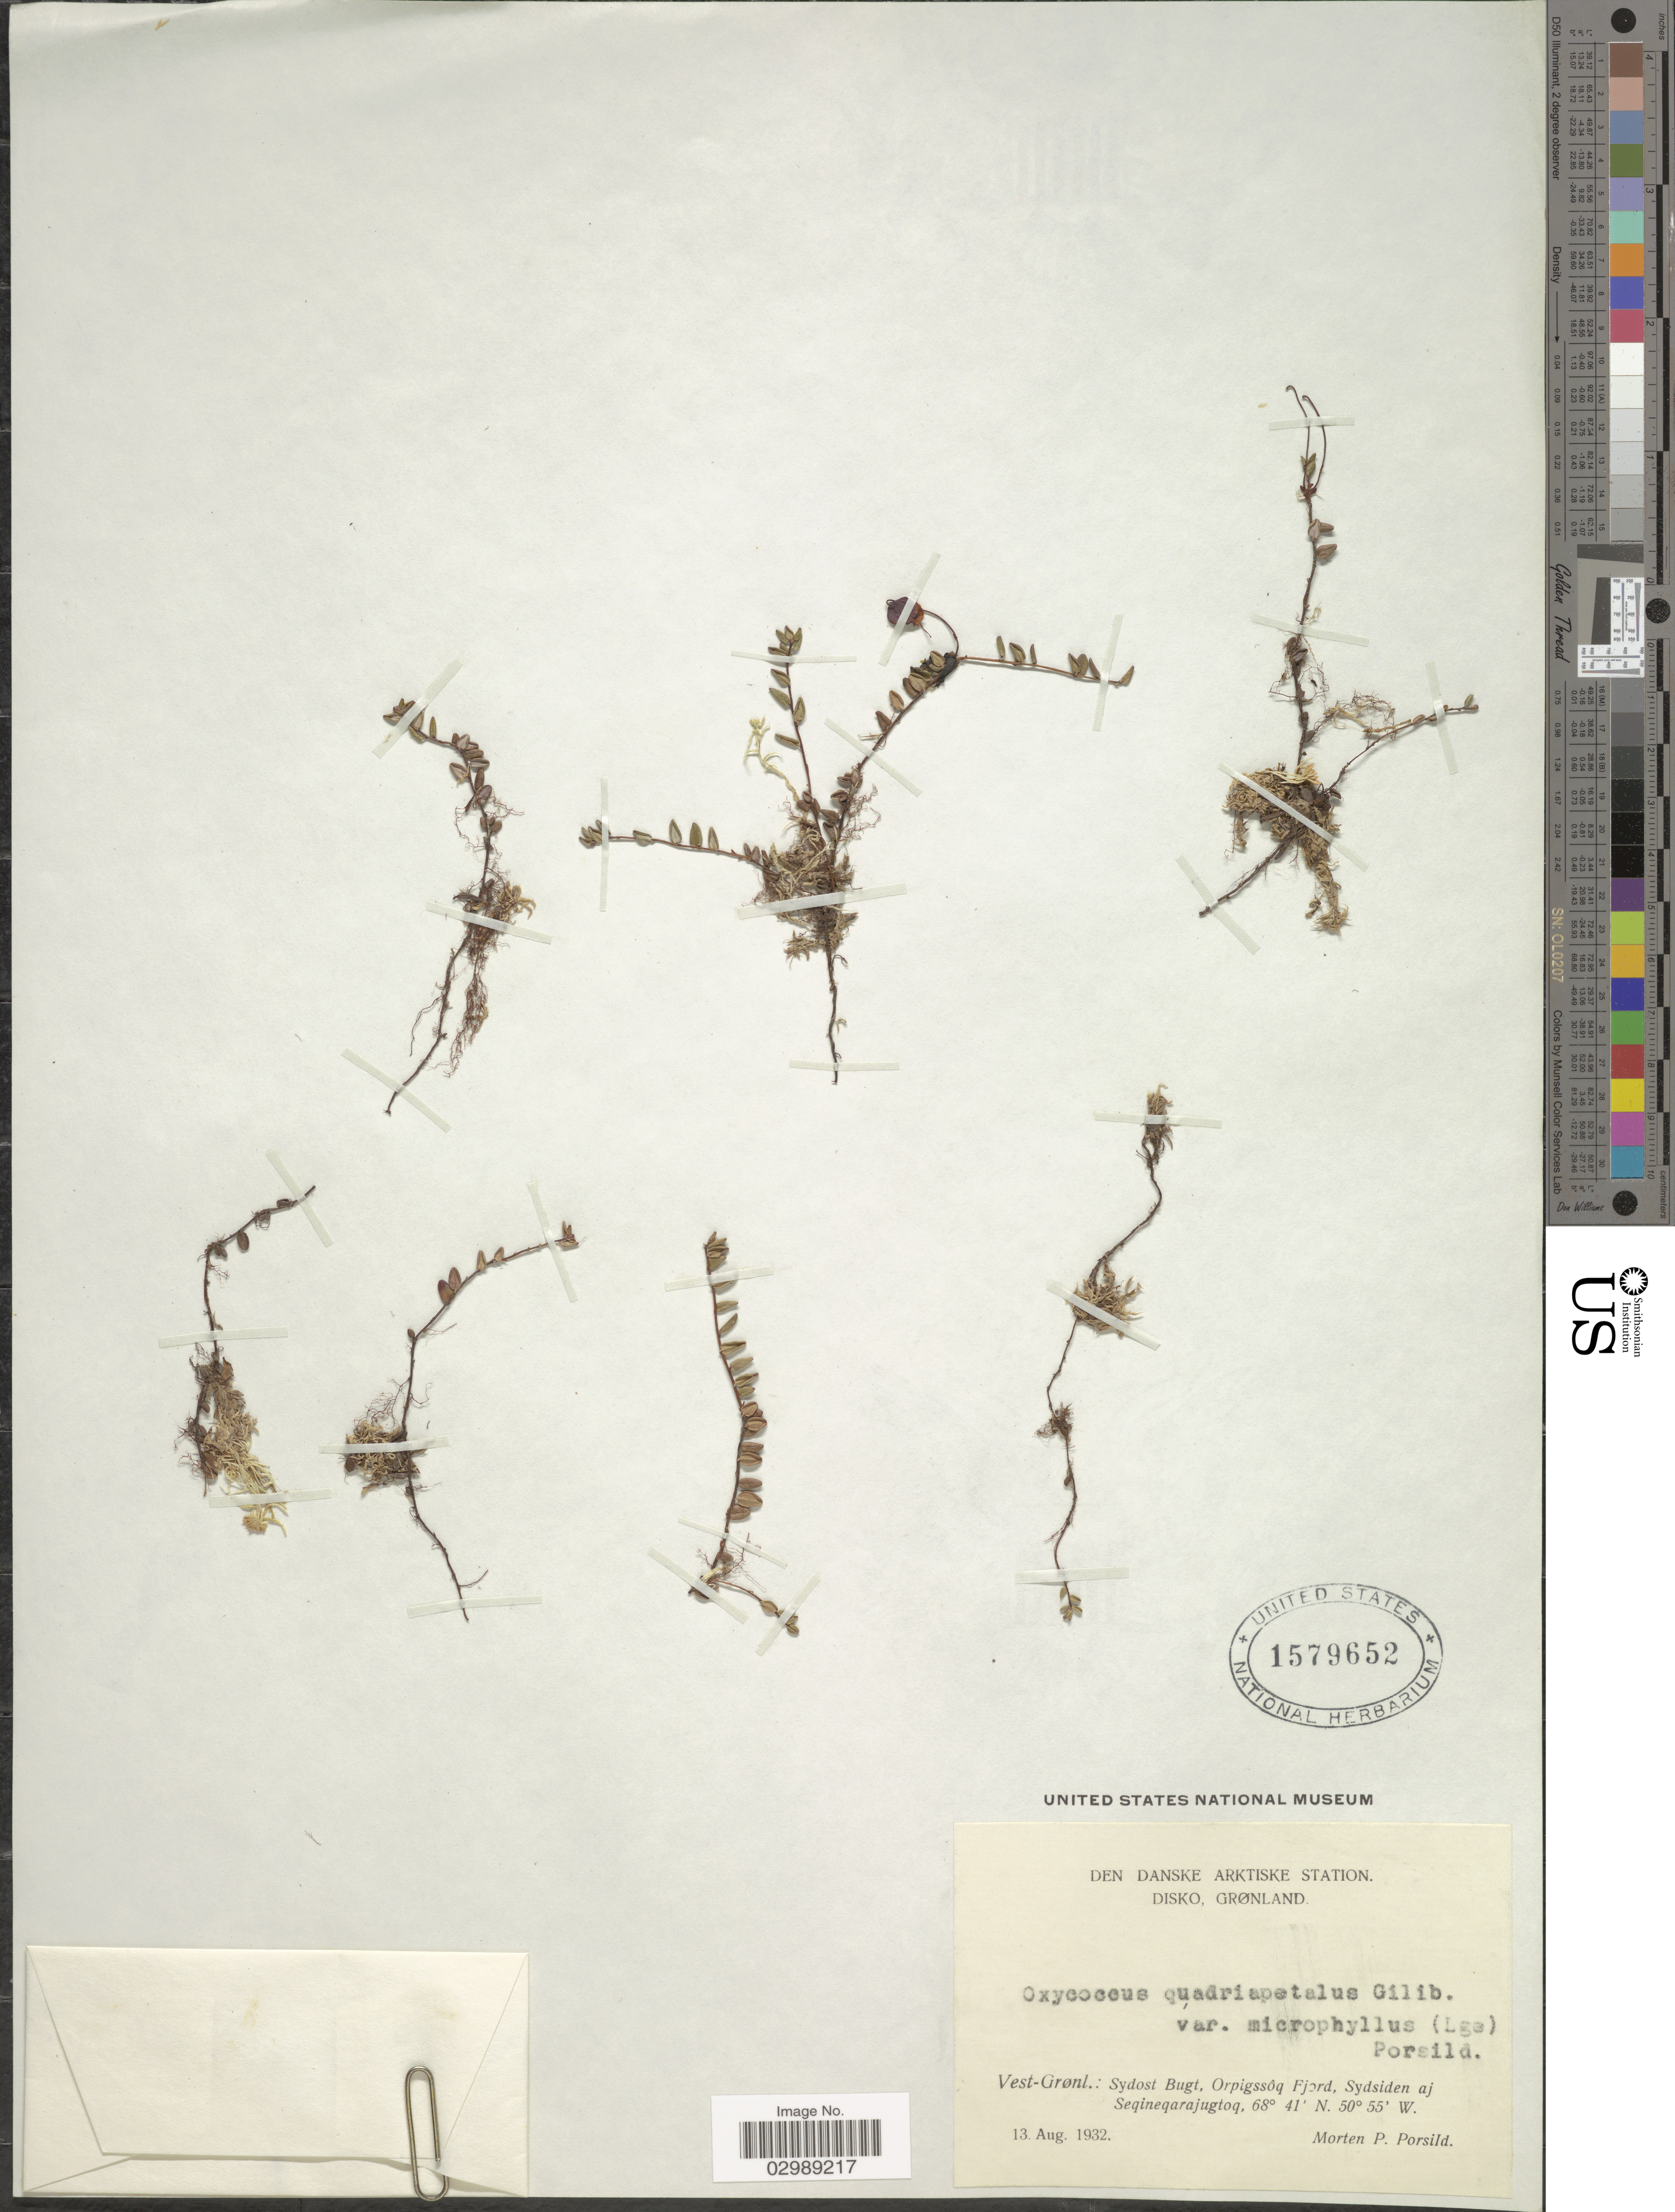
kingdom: Plantae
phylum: Tracheophyta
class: Magnoliopsida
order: Ericales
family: Ericaceae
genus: Vaccinium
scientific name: Vaccinium oxycoccos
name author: L.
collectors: M. P. Porsild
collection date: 1932-08-13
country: Greenland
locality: Den Danske Arktiske Station. Disko, Grønland. Vest-Grønl.: Sydost Bugt, Orpigssôq Fjord, Sydsiden aj Seqineqarajugtoq.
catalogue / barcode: US 1579652